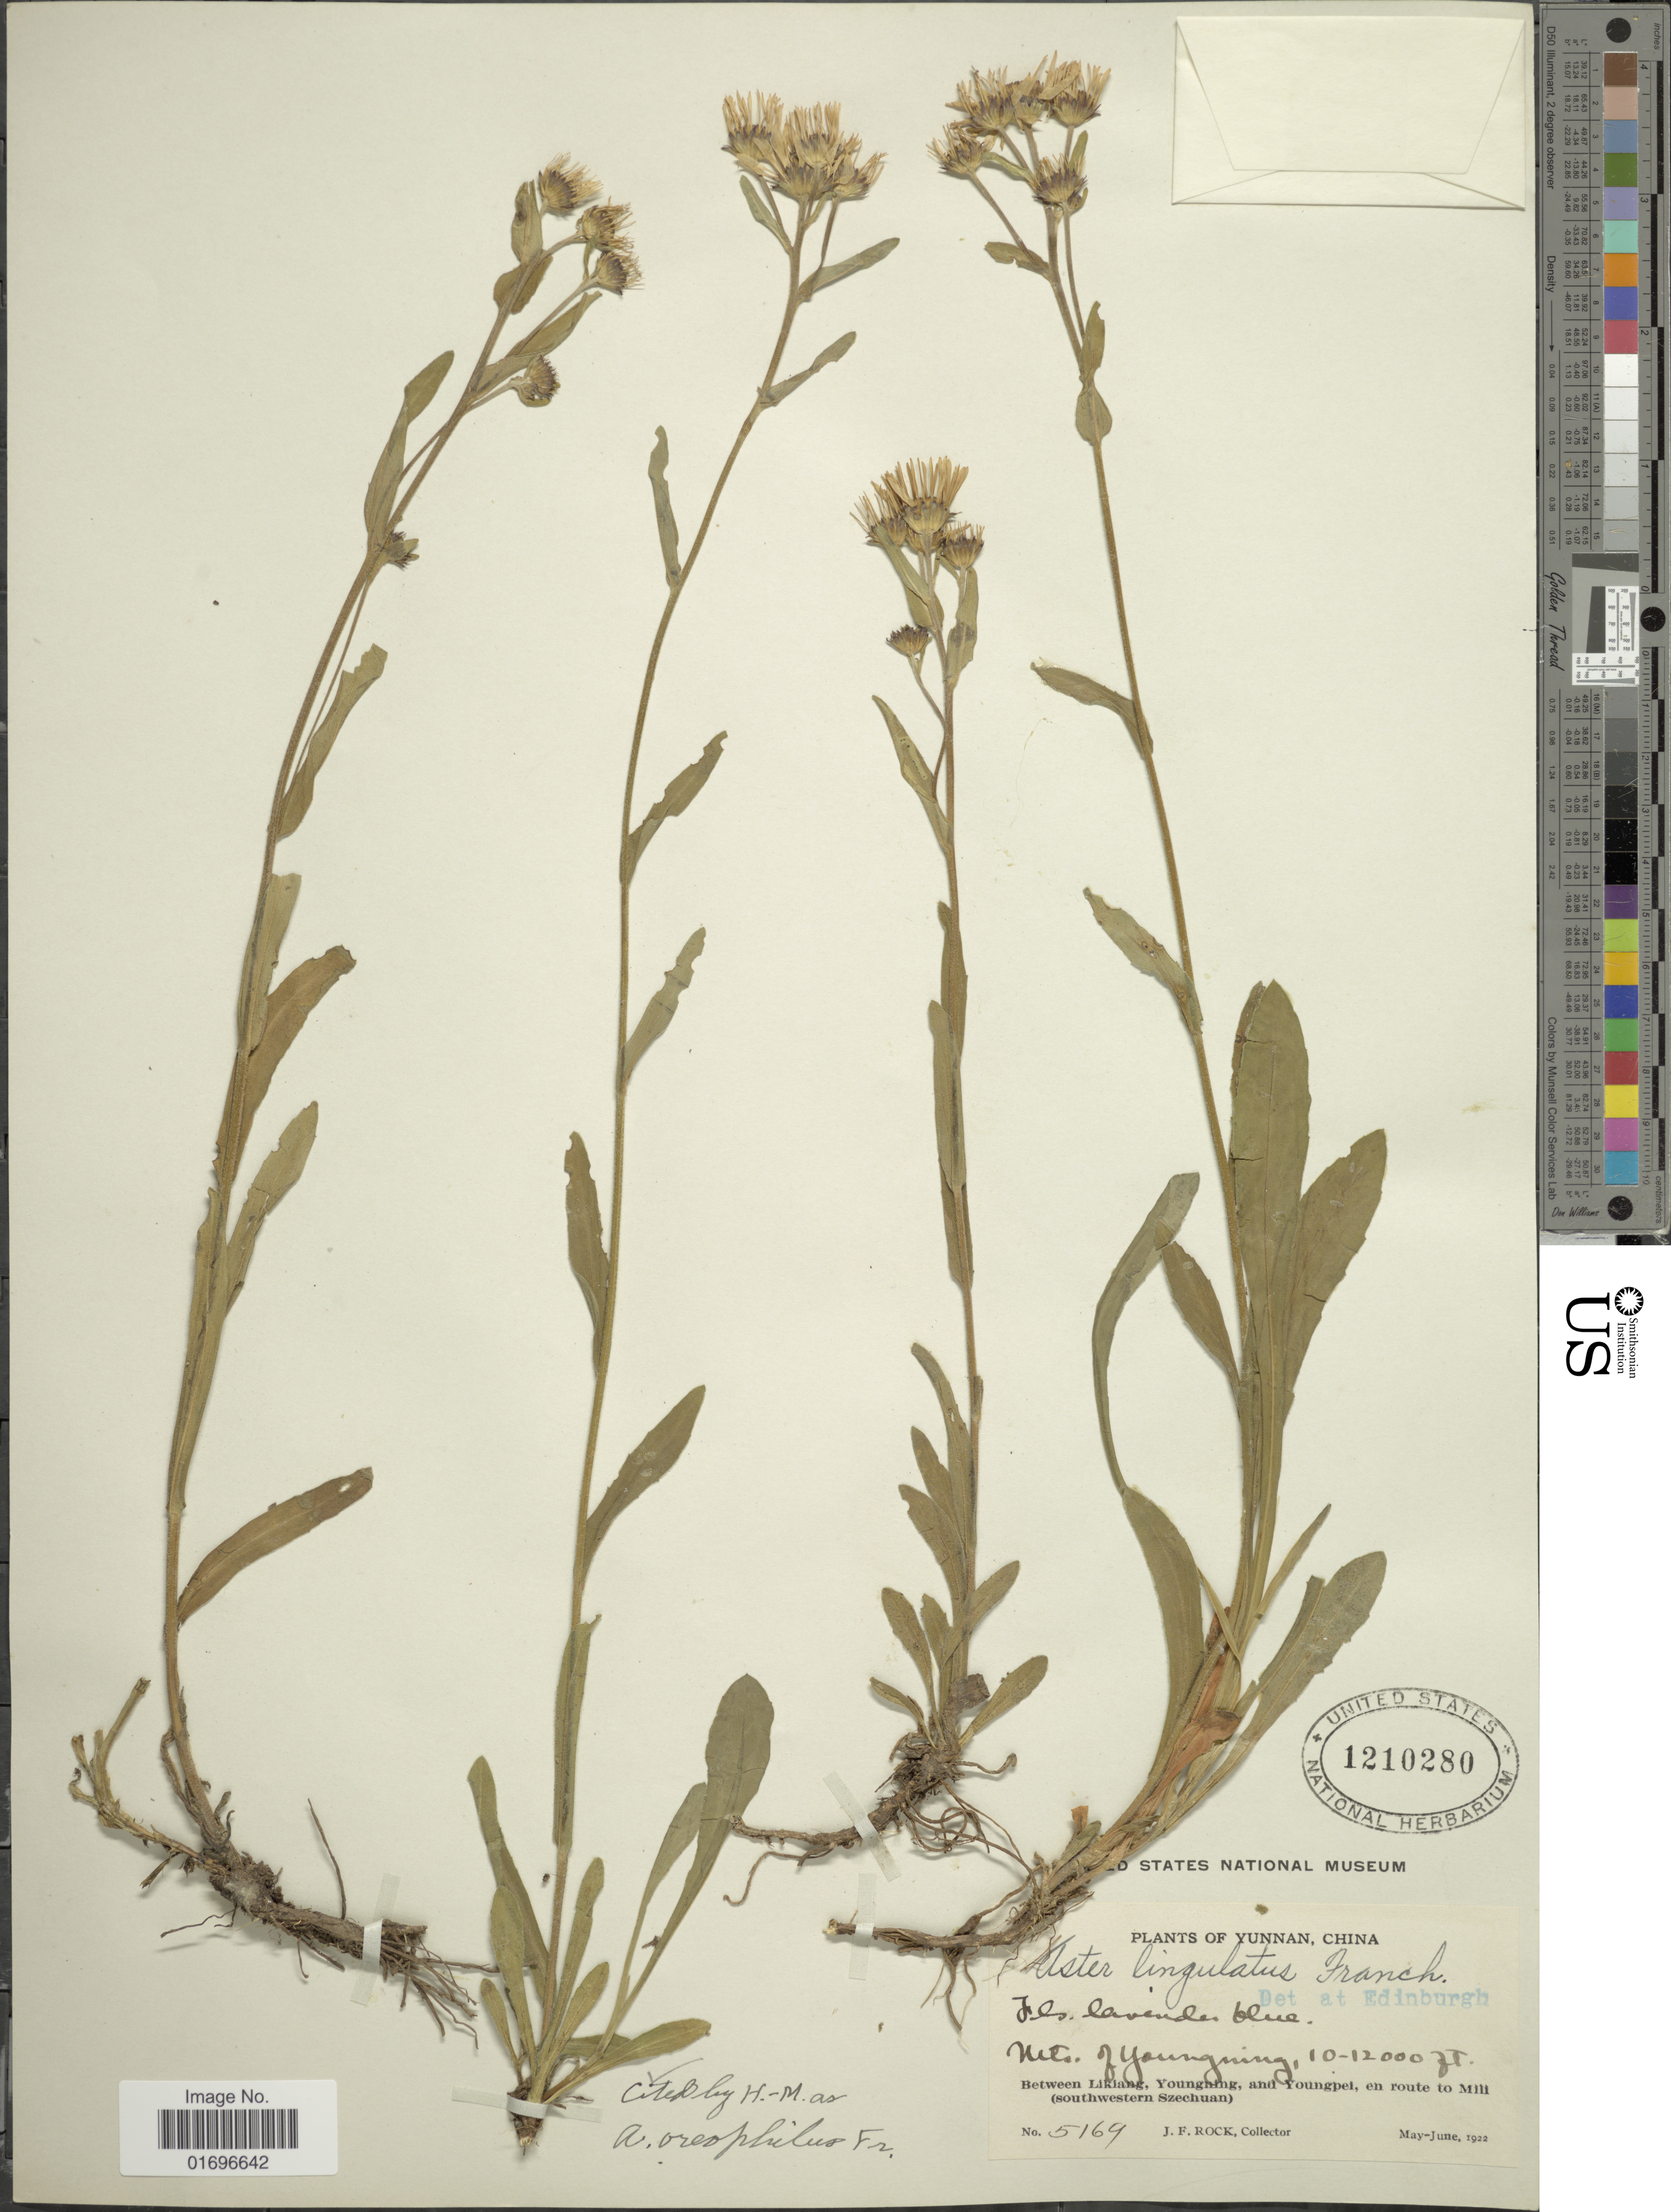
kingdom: Plantae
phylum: Tracheophyta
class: Magnoliopsida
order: Asterales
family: Asteraceae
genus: Aster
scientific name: Aster oreophilus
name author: Franch.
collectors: J. Rock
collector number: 5169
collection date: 1922-05/1922-06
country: China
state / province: Sichuan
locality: Yunnan, China. Mts. of Yangning. Between Likiang, Youngning, and Youngpet, en route to Mill (southwestern Szechuan)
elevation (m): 3048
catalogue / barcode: US 1210280